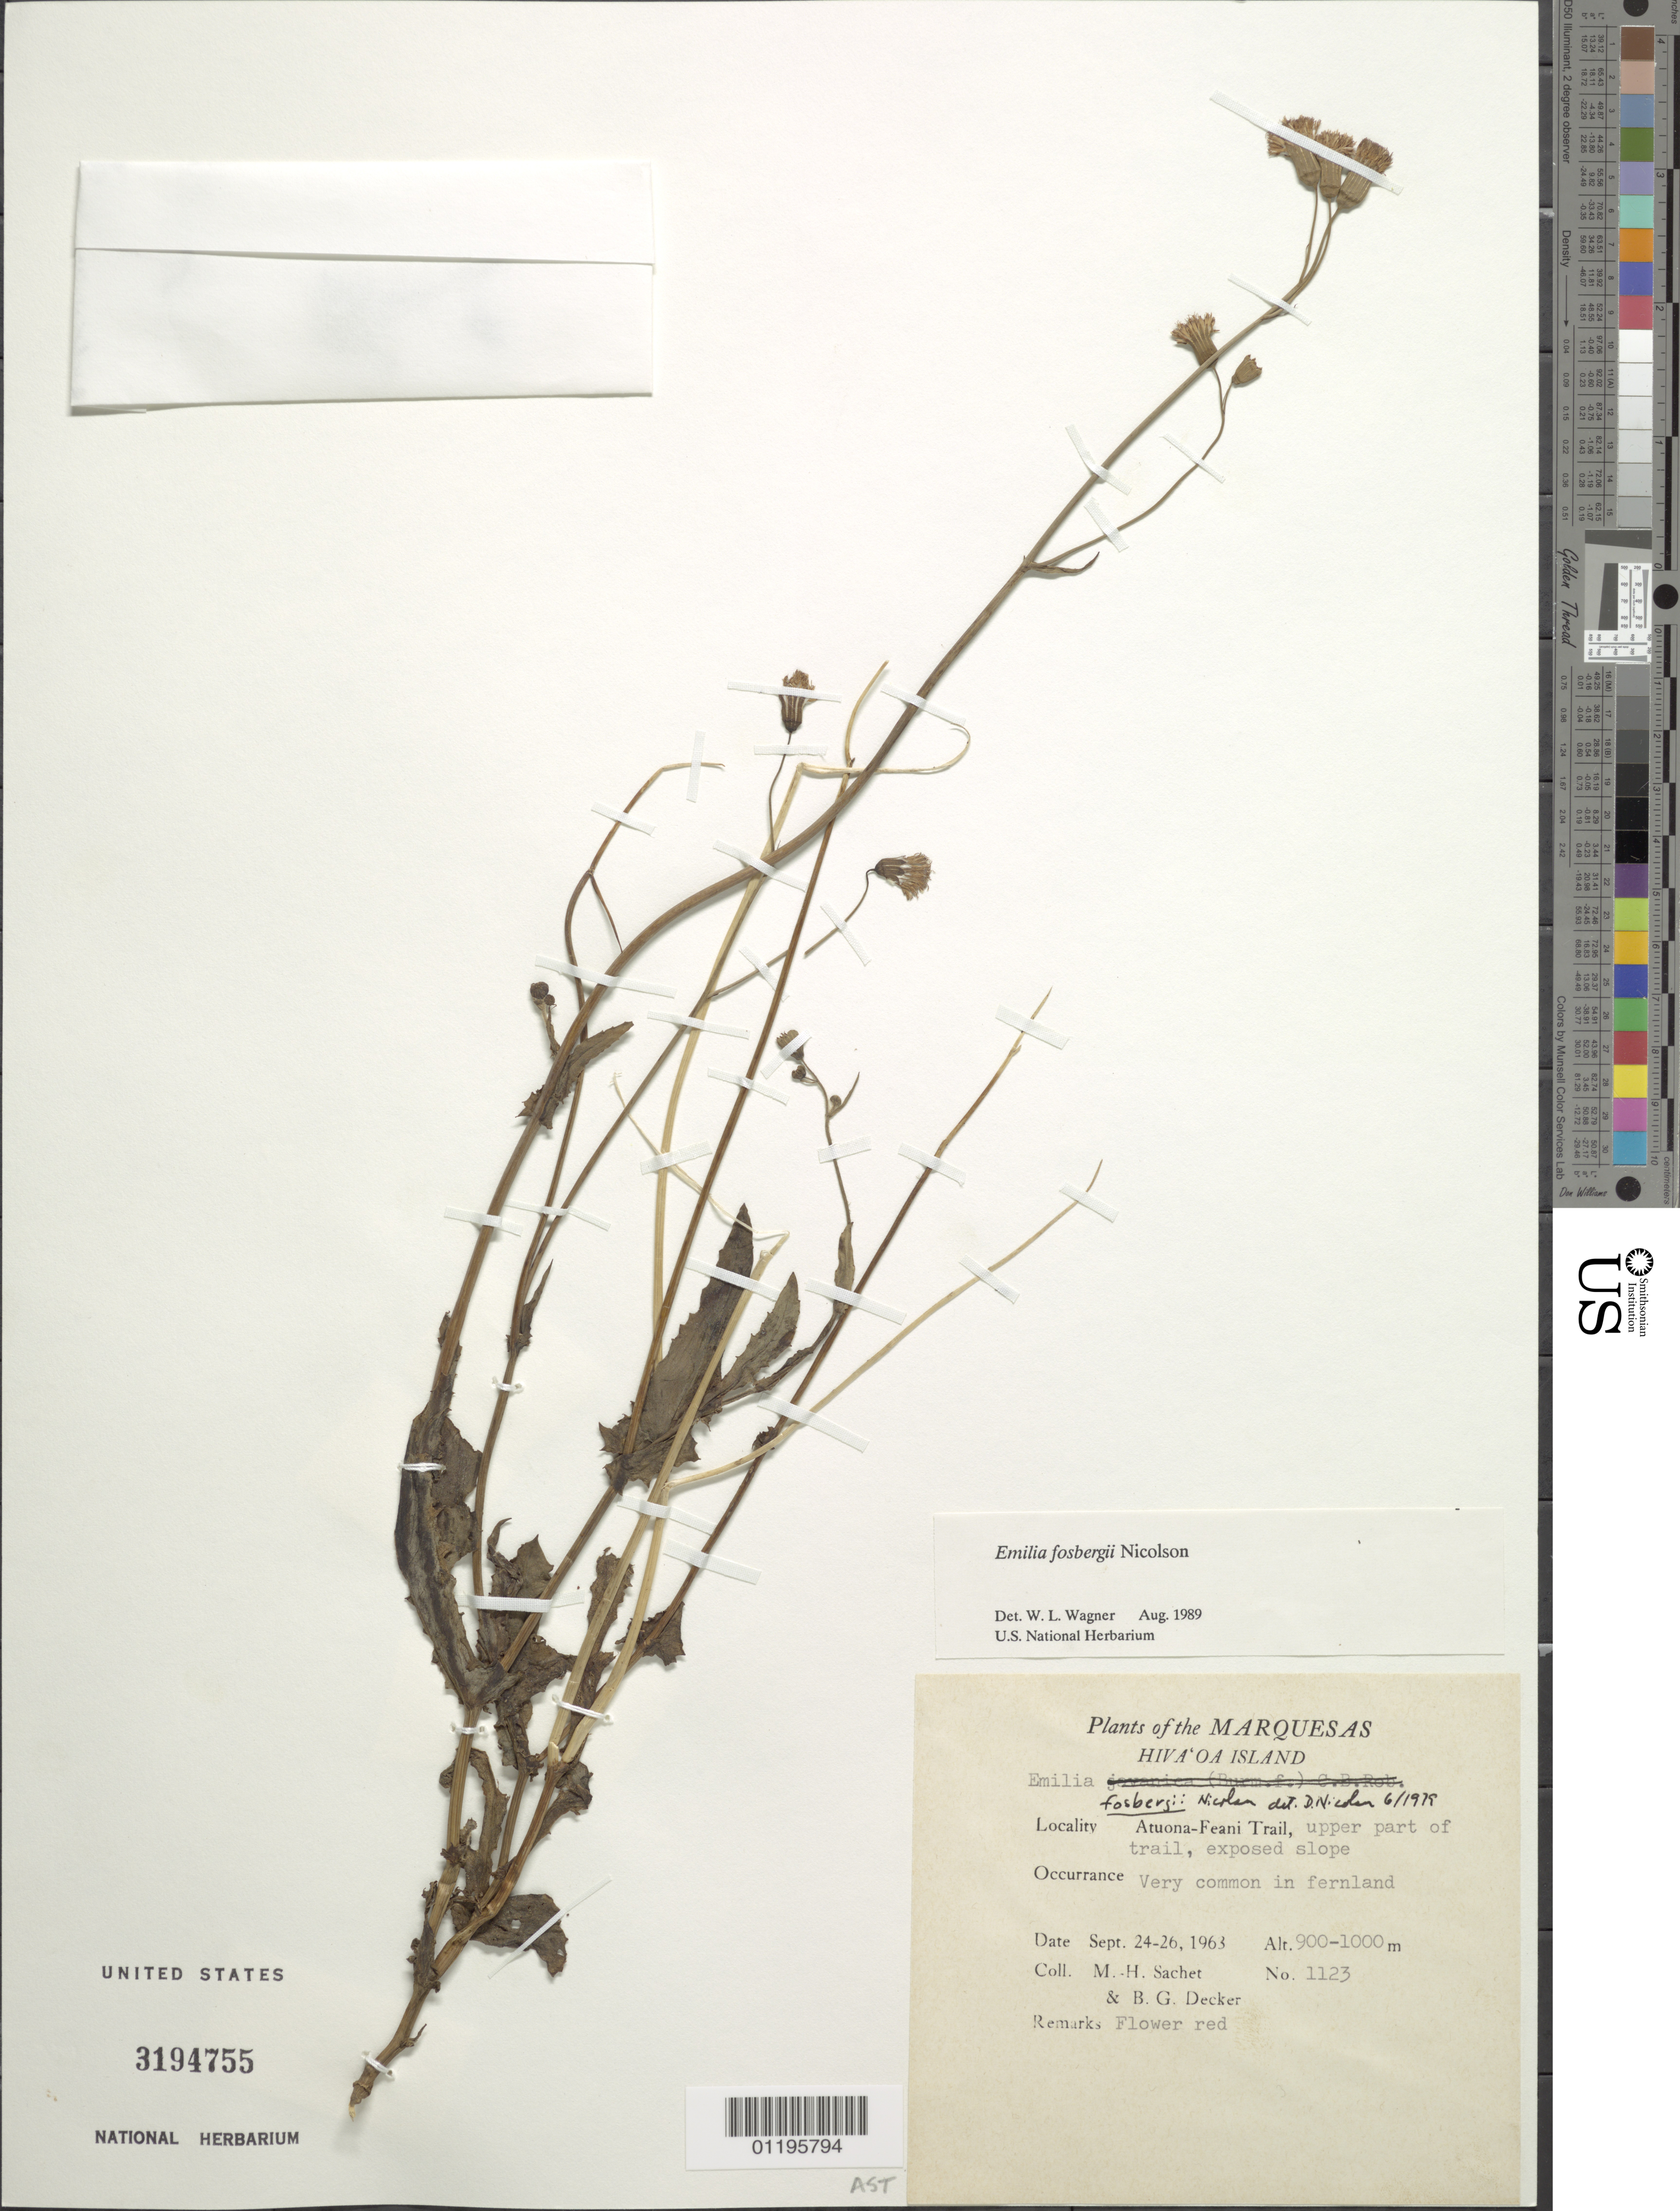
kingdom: Plantae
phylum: Tracheophyta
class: Magnoliopsida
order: Asterales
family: Asteraceae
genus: Emilia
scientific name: Emilia fosbergii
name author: Nicolson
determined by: Wagner, W. L., (BOT), Smithsonian Institution - National Museum of Natural History (UNITED STATES)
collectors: M.-H. Sachet & B. G. Decker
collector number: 1123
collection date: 1963-09-24/1963-09-26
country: French Polynesia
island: Hiva Oa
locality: Atuona-Feani Trail, upper part of trail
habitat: Exposed slopes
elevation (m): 900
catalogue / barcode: US 3194755